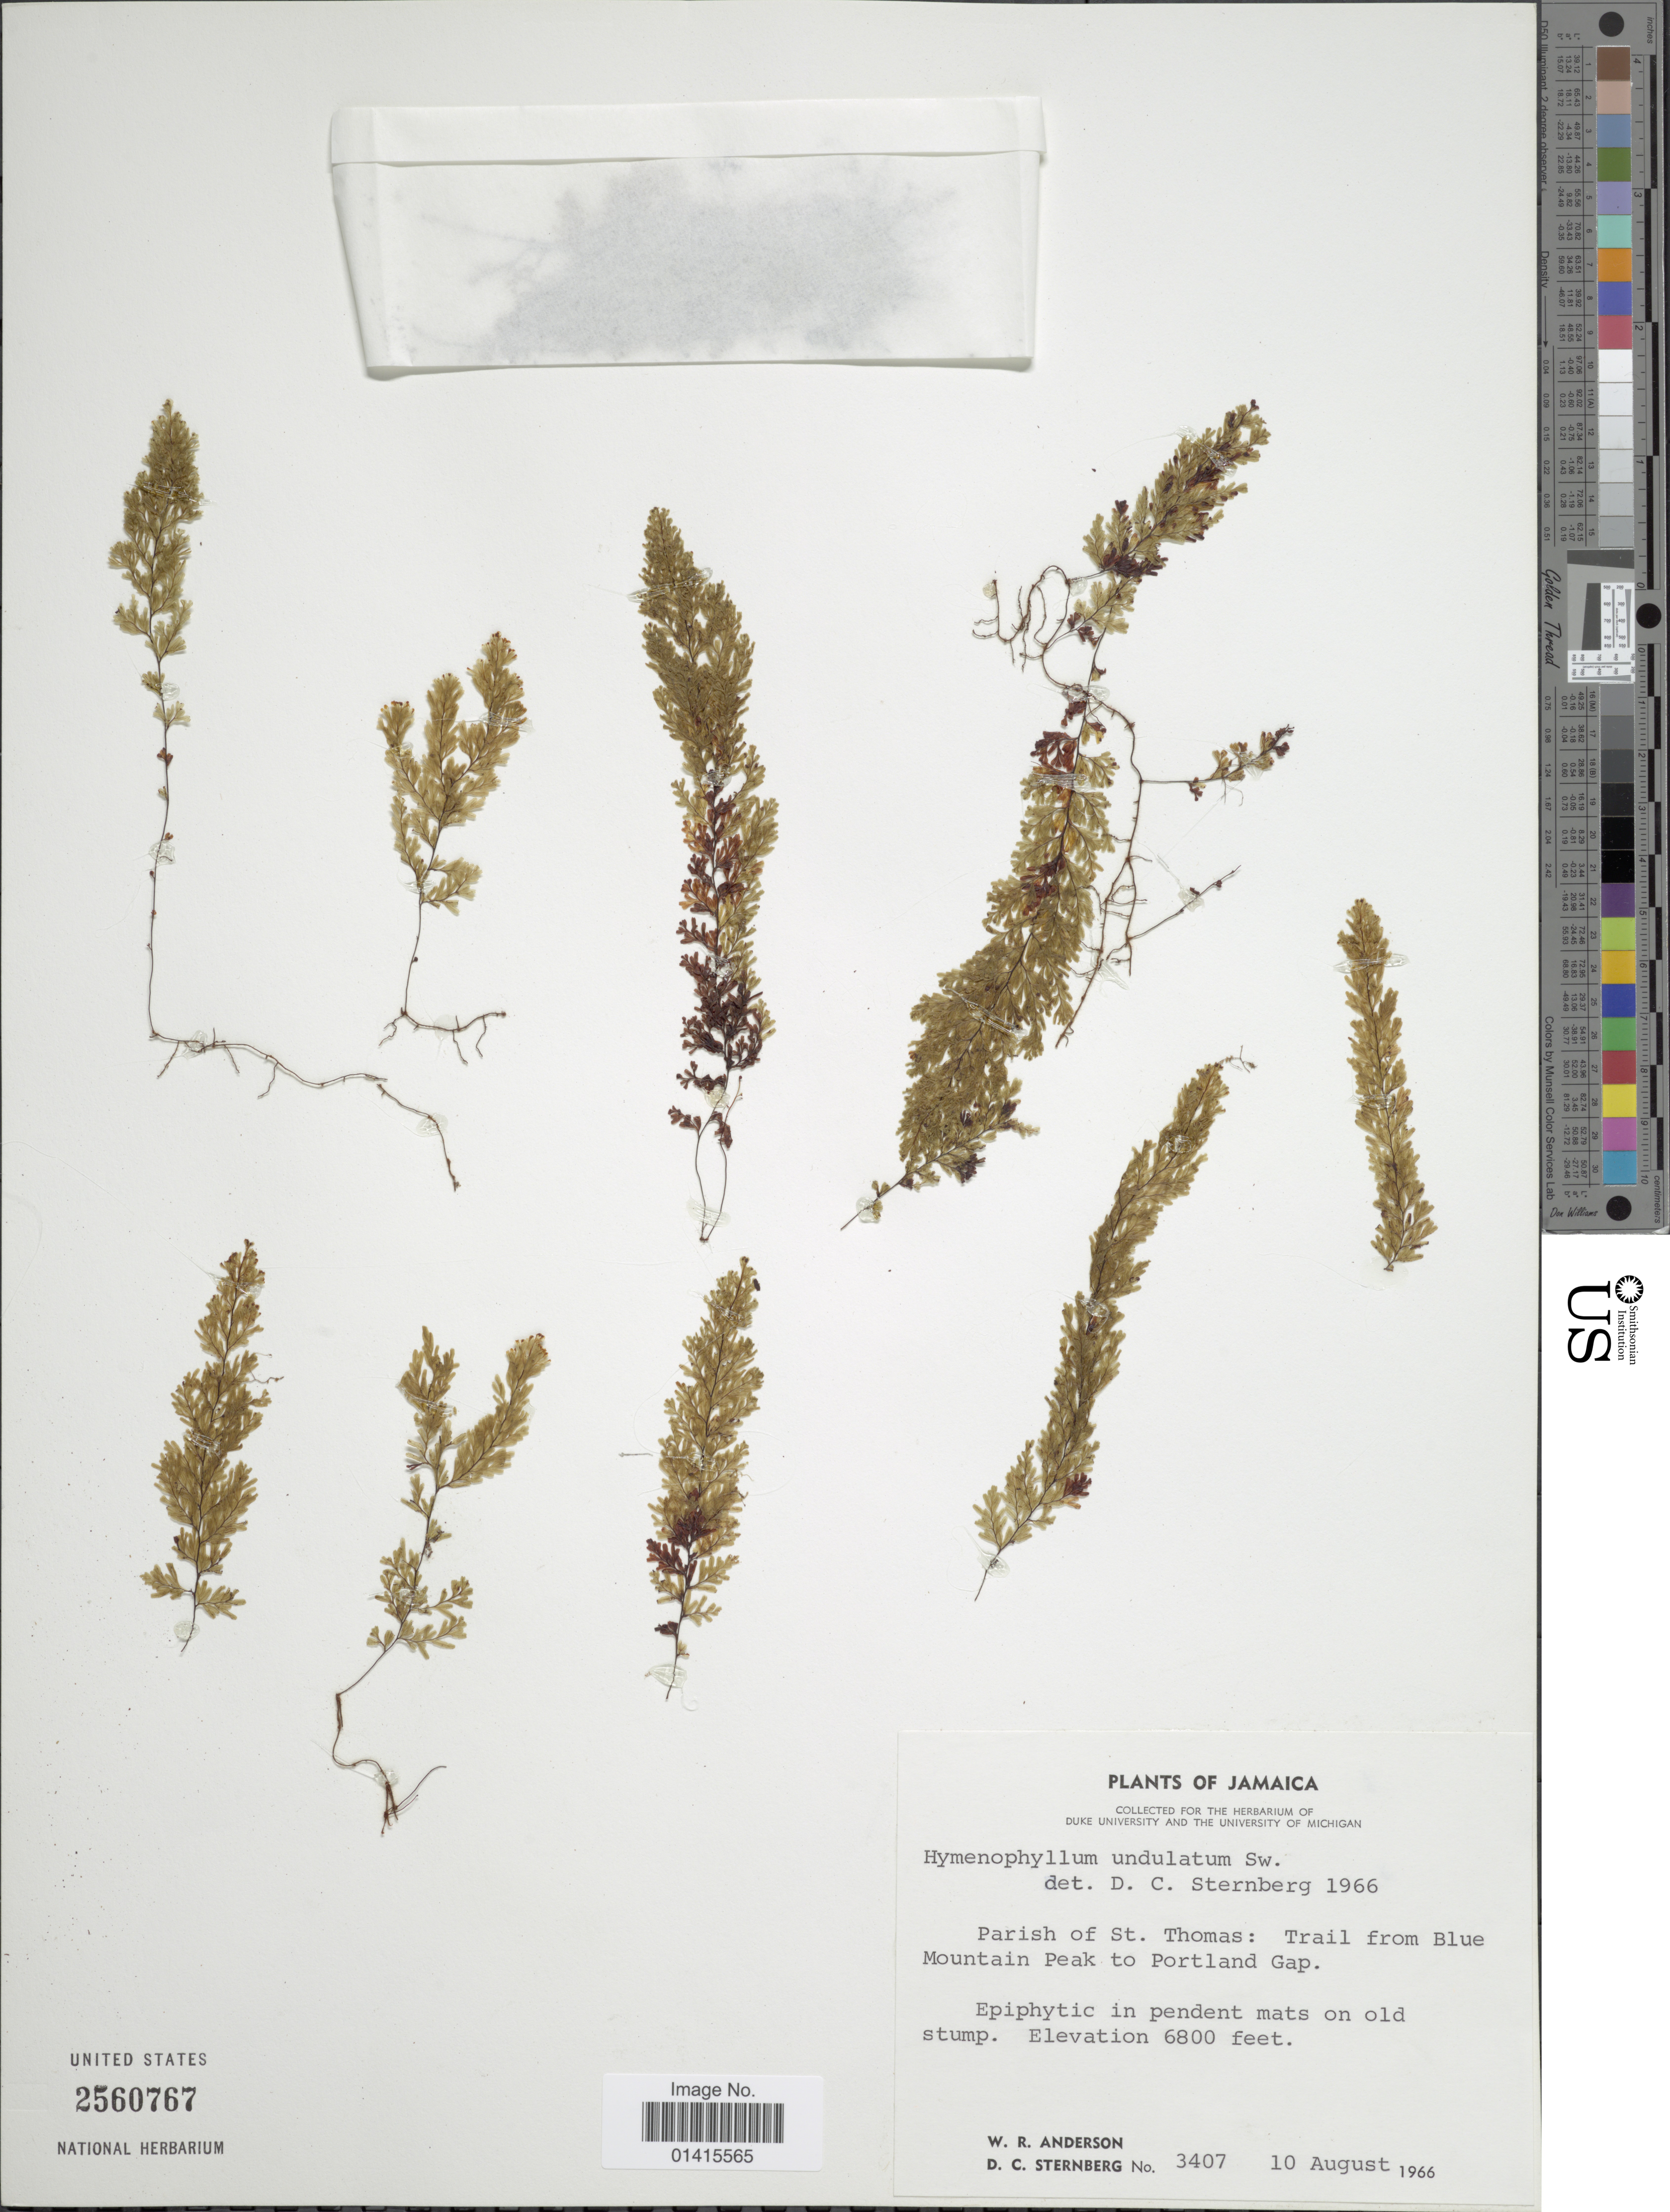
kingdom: Plantae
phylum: Tracheophyta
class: Polypodiopsida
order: Hymenophyllales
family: Hymenophyllaceae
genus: Hymenophyllum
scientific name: Hymenophyllum undulatum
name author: (Sw.) Sw.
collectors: W. Anderson & D. Sternberg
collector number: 3407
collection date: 1966-08-10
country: Jamaica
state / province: Saint Thomas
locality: Parish of St. Thomas: trail from Blue mountain Peak to Portland Gap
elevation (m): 207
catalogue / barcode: US 2560767